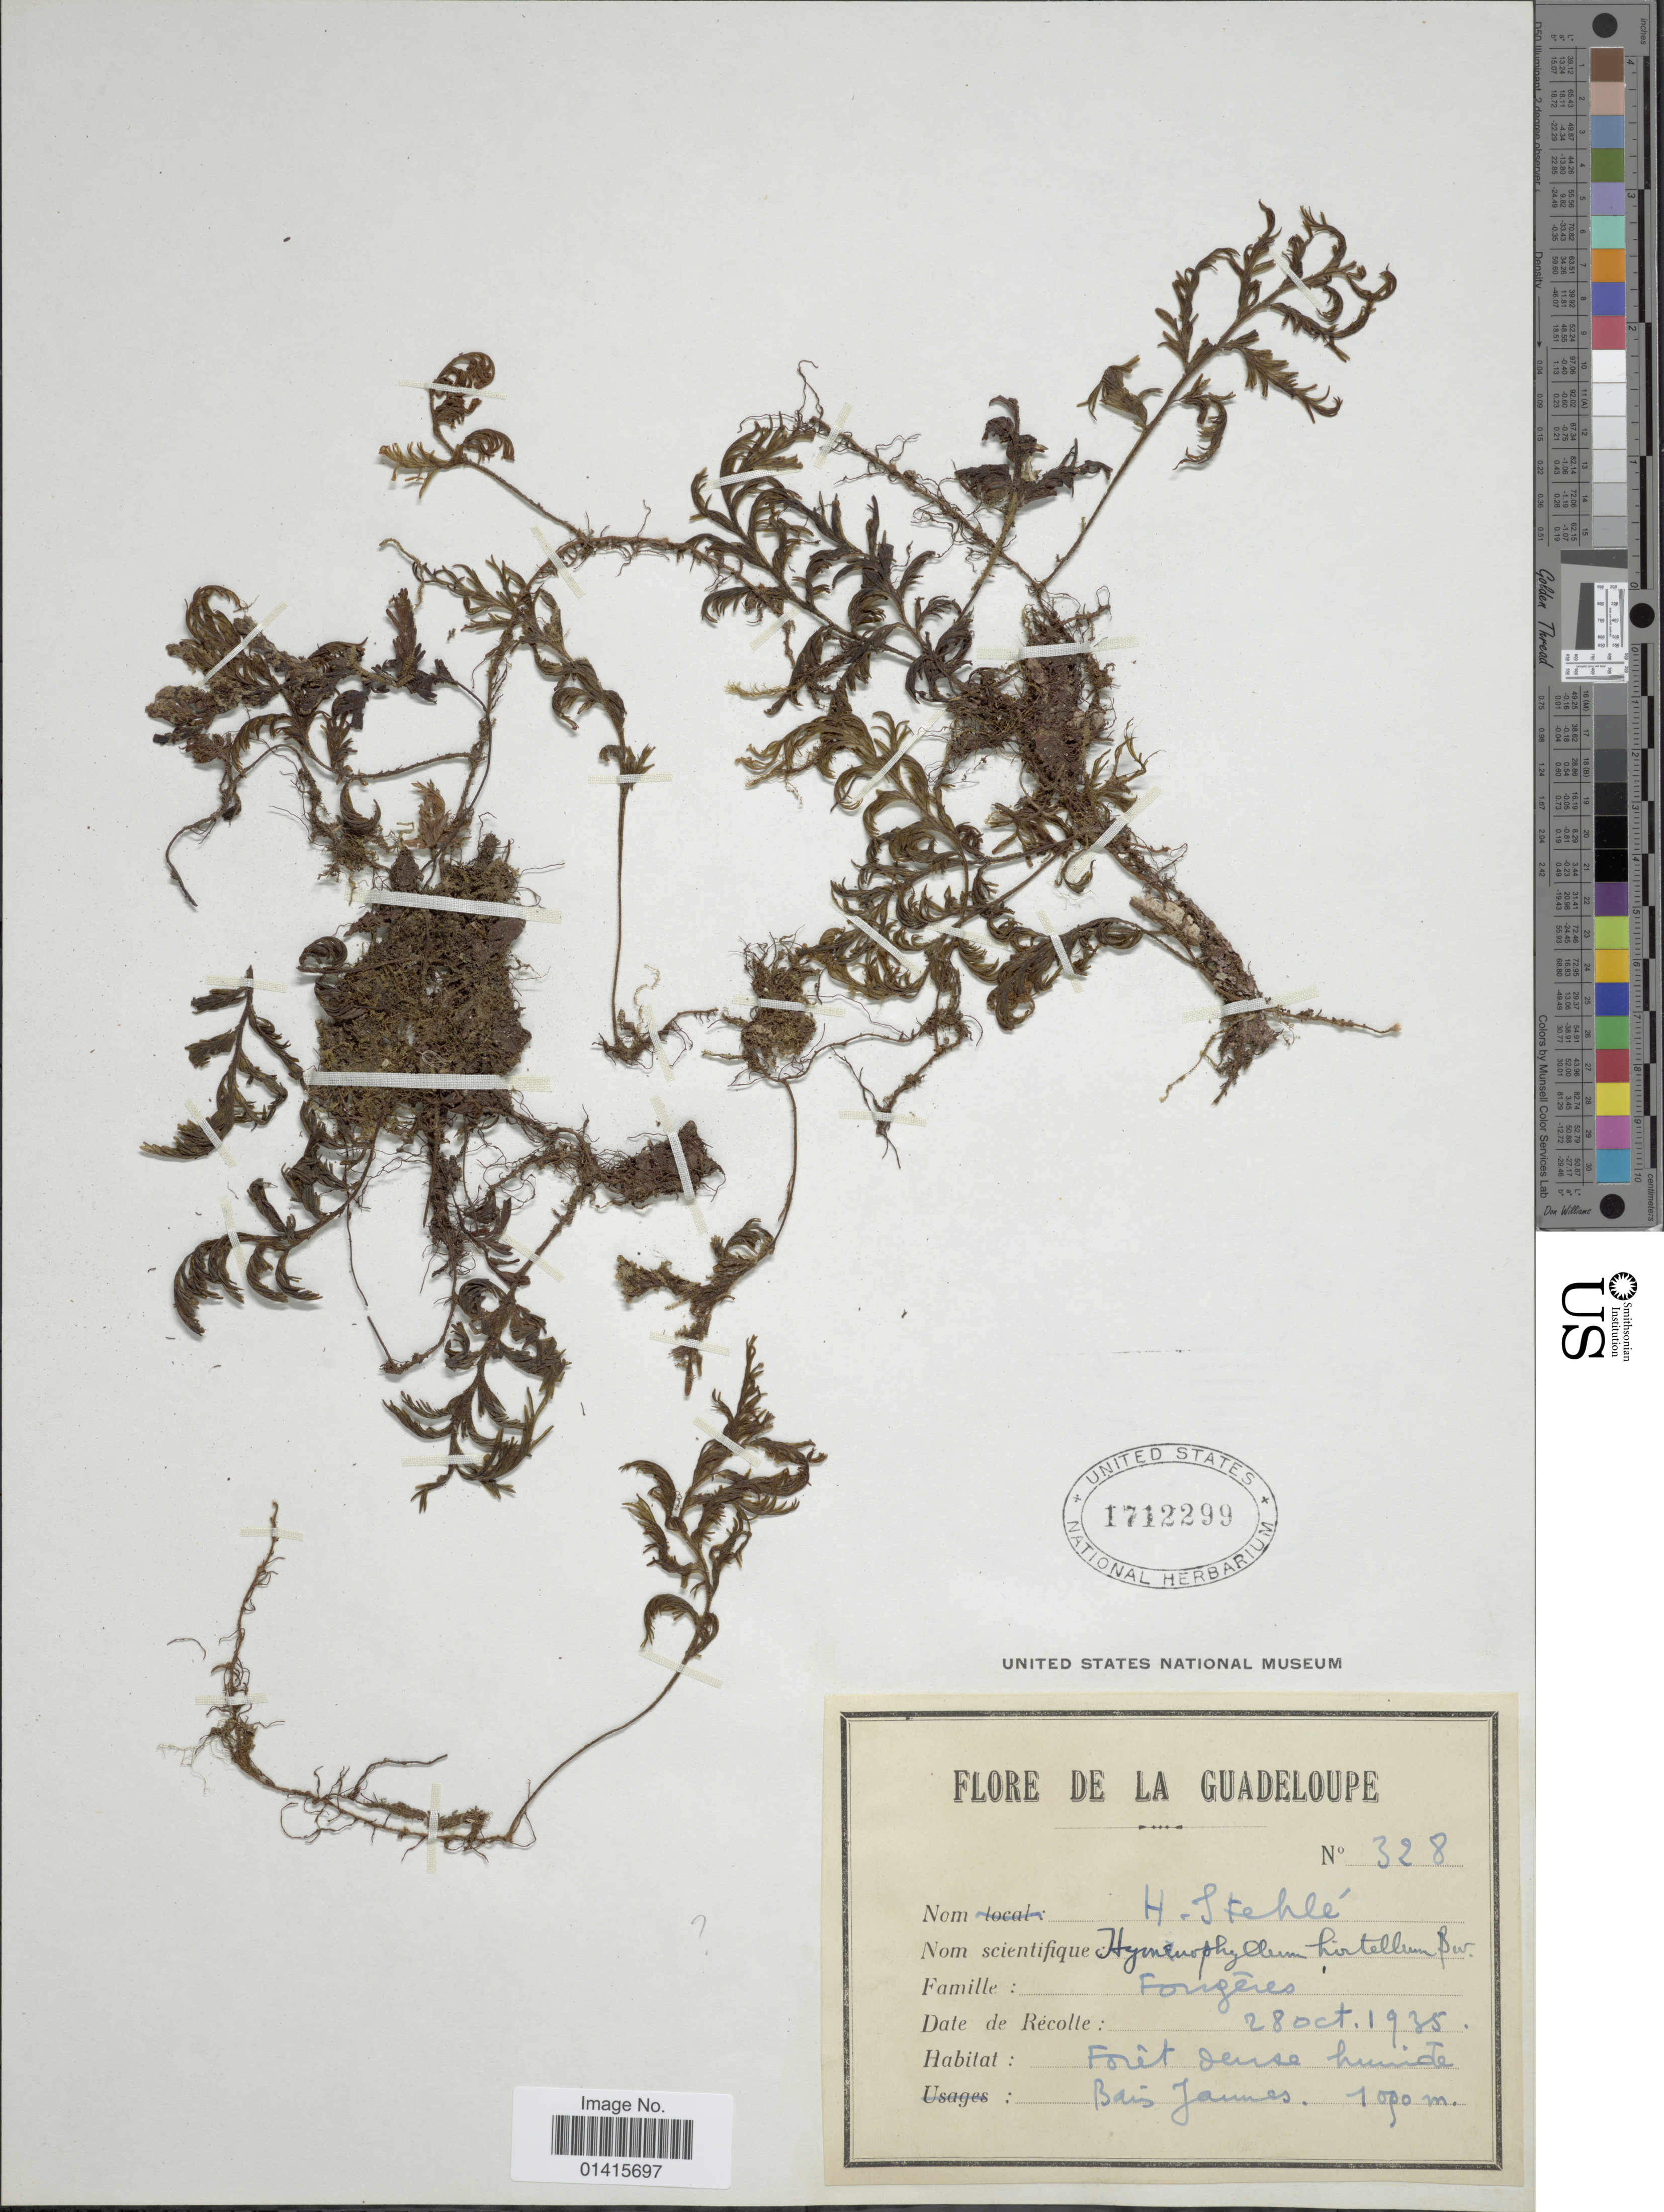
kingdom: Plantae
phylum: Tracheophyta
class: Polypodiopsida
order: Hymenophyllales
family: Hymenophyllaceae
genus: Hymenophyllum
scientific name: Hymenophyllum sp.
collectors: H. Stehlé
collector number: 328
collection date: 1935-10-28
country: Guadeloupe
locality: Foret dense humides, Bains Jaunes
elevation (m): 1090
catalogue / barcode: US 1712299